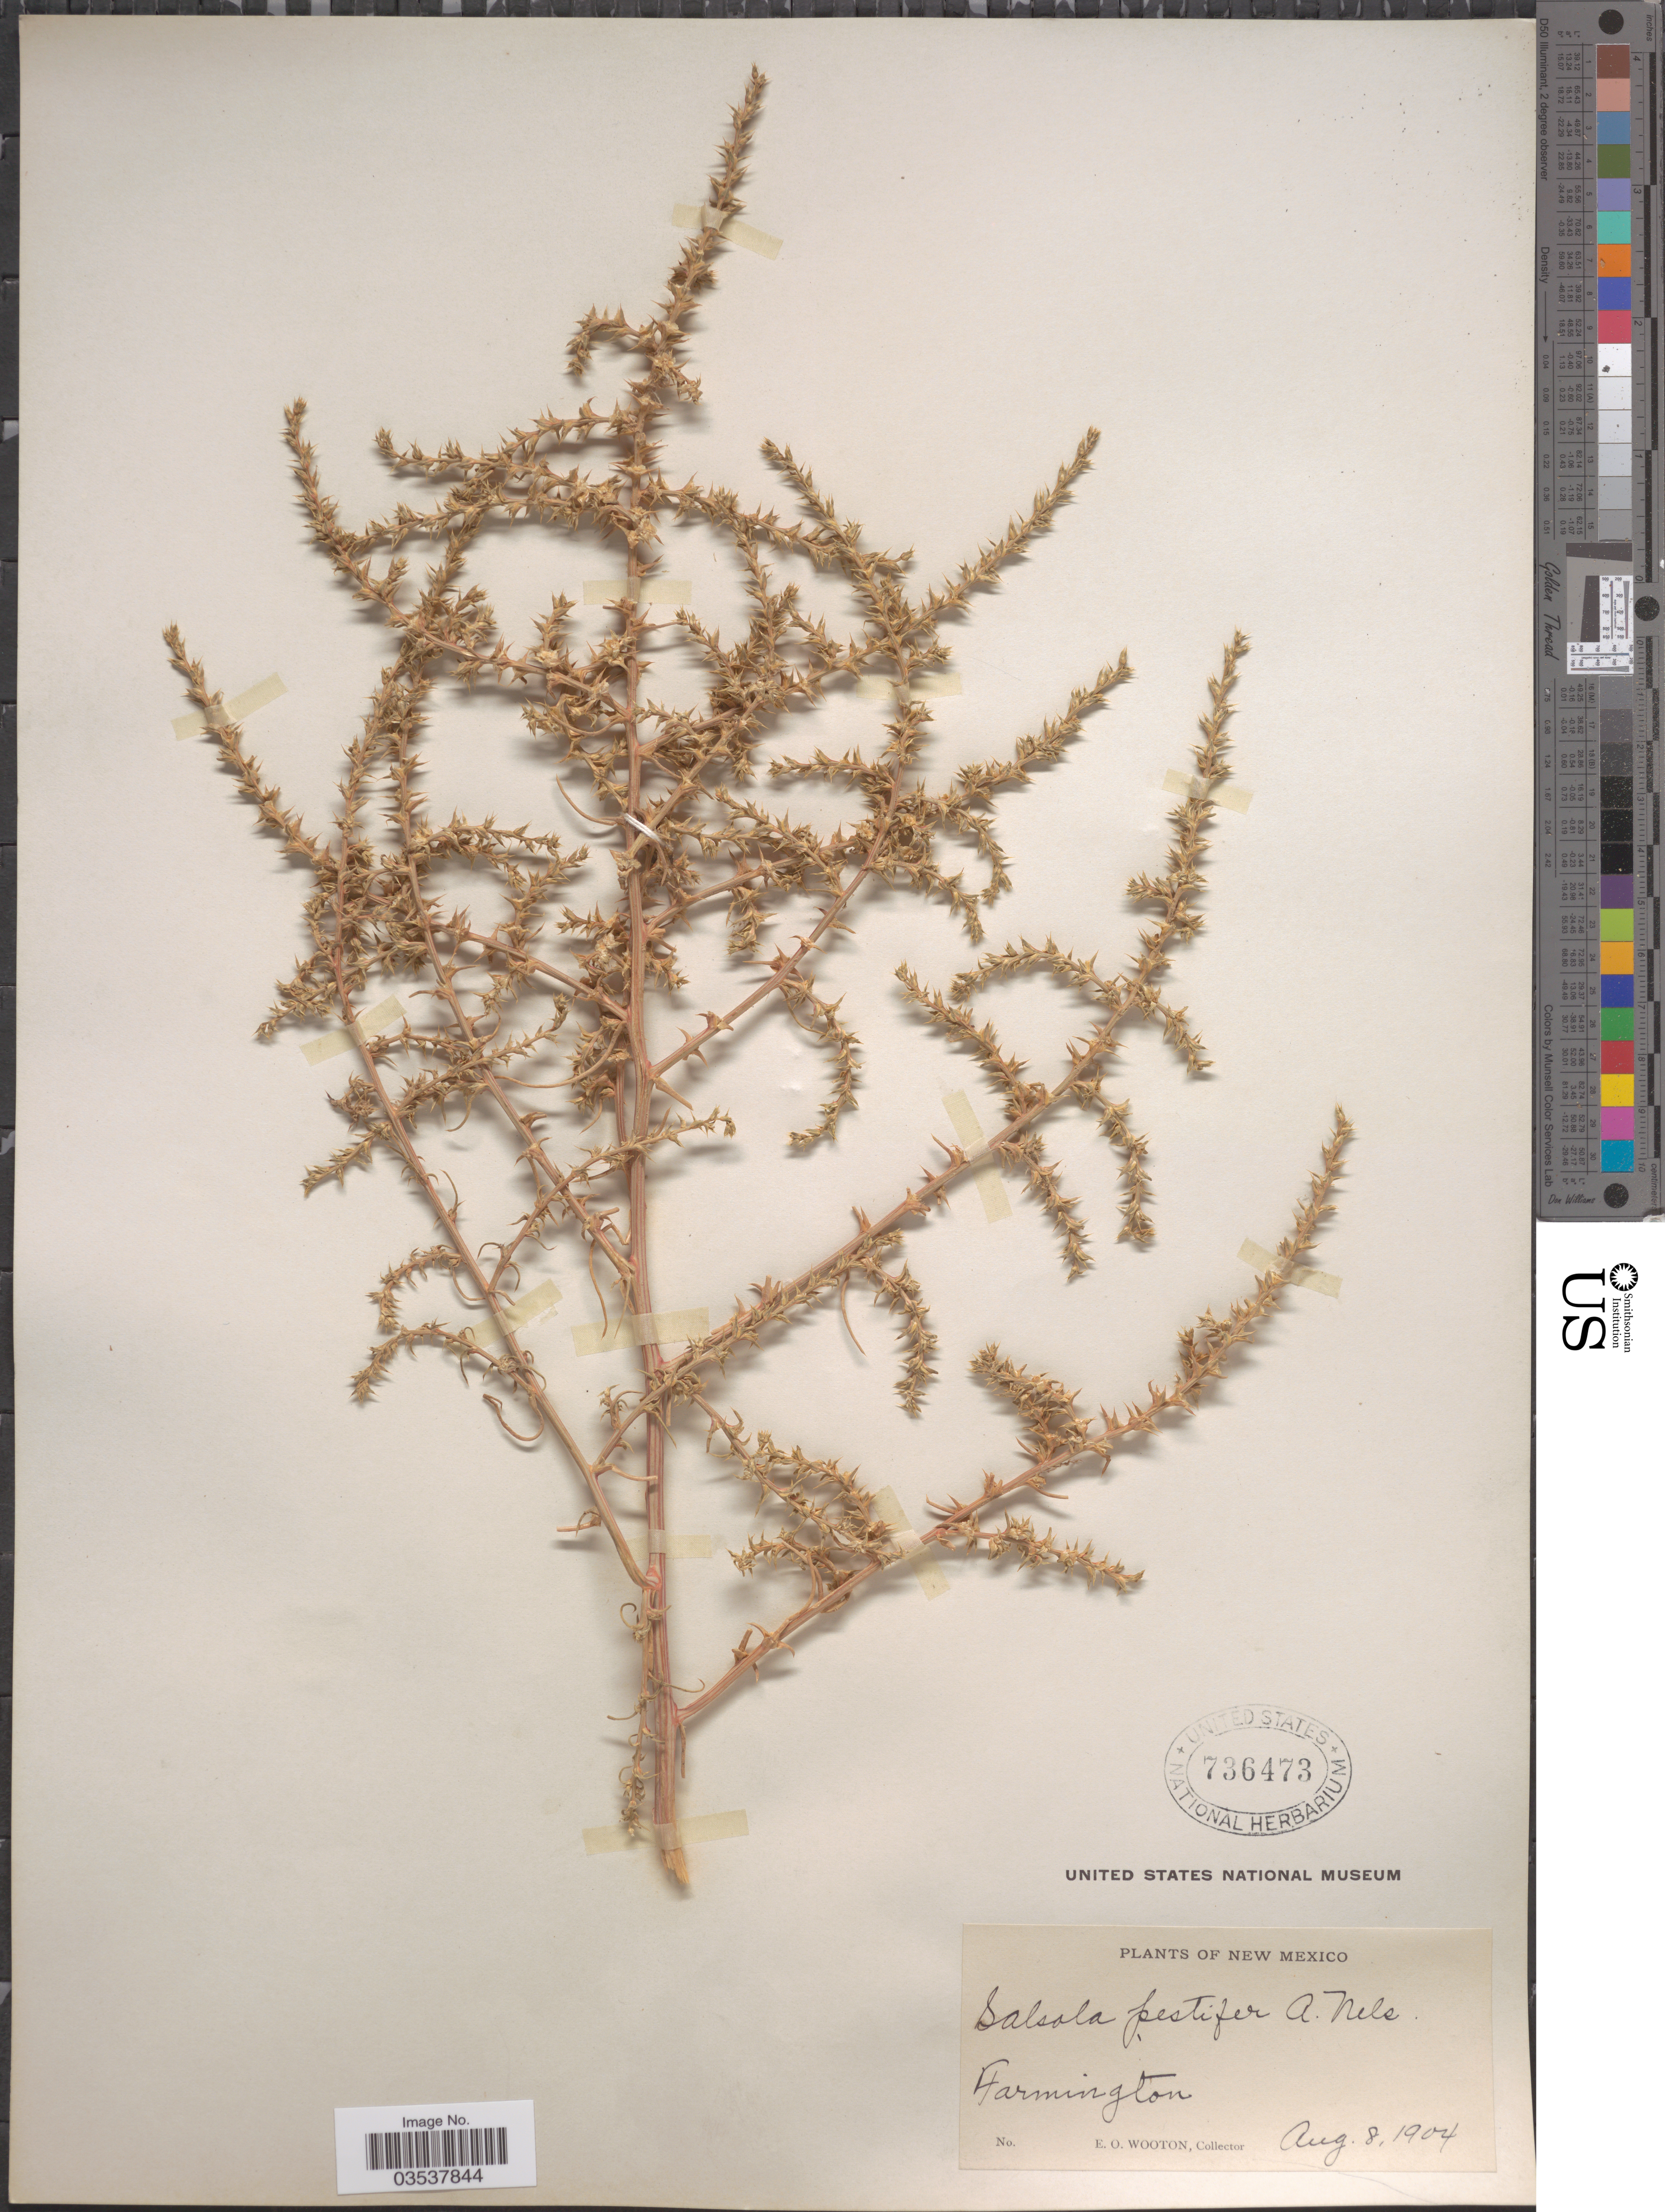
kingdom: Plantae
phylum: Tracheophyta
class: Magnoliopsida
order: Caryophyllales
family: Amaranthaceae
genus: Salsola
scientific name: Salsola pestifer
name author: A. Nelson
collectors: E. O. Wooton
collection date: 1904-08-08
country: United States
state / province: New Mexico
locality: Farmington.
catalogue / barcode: US 736473